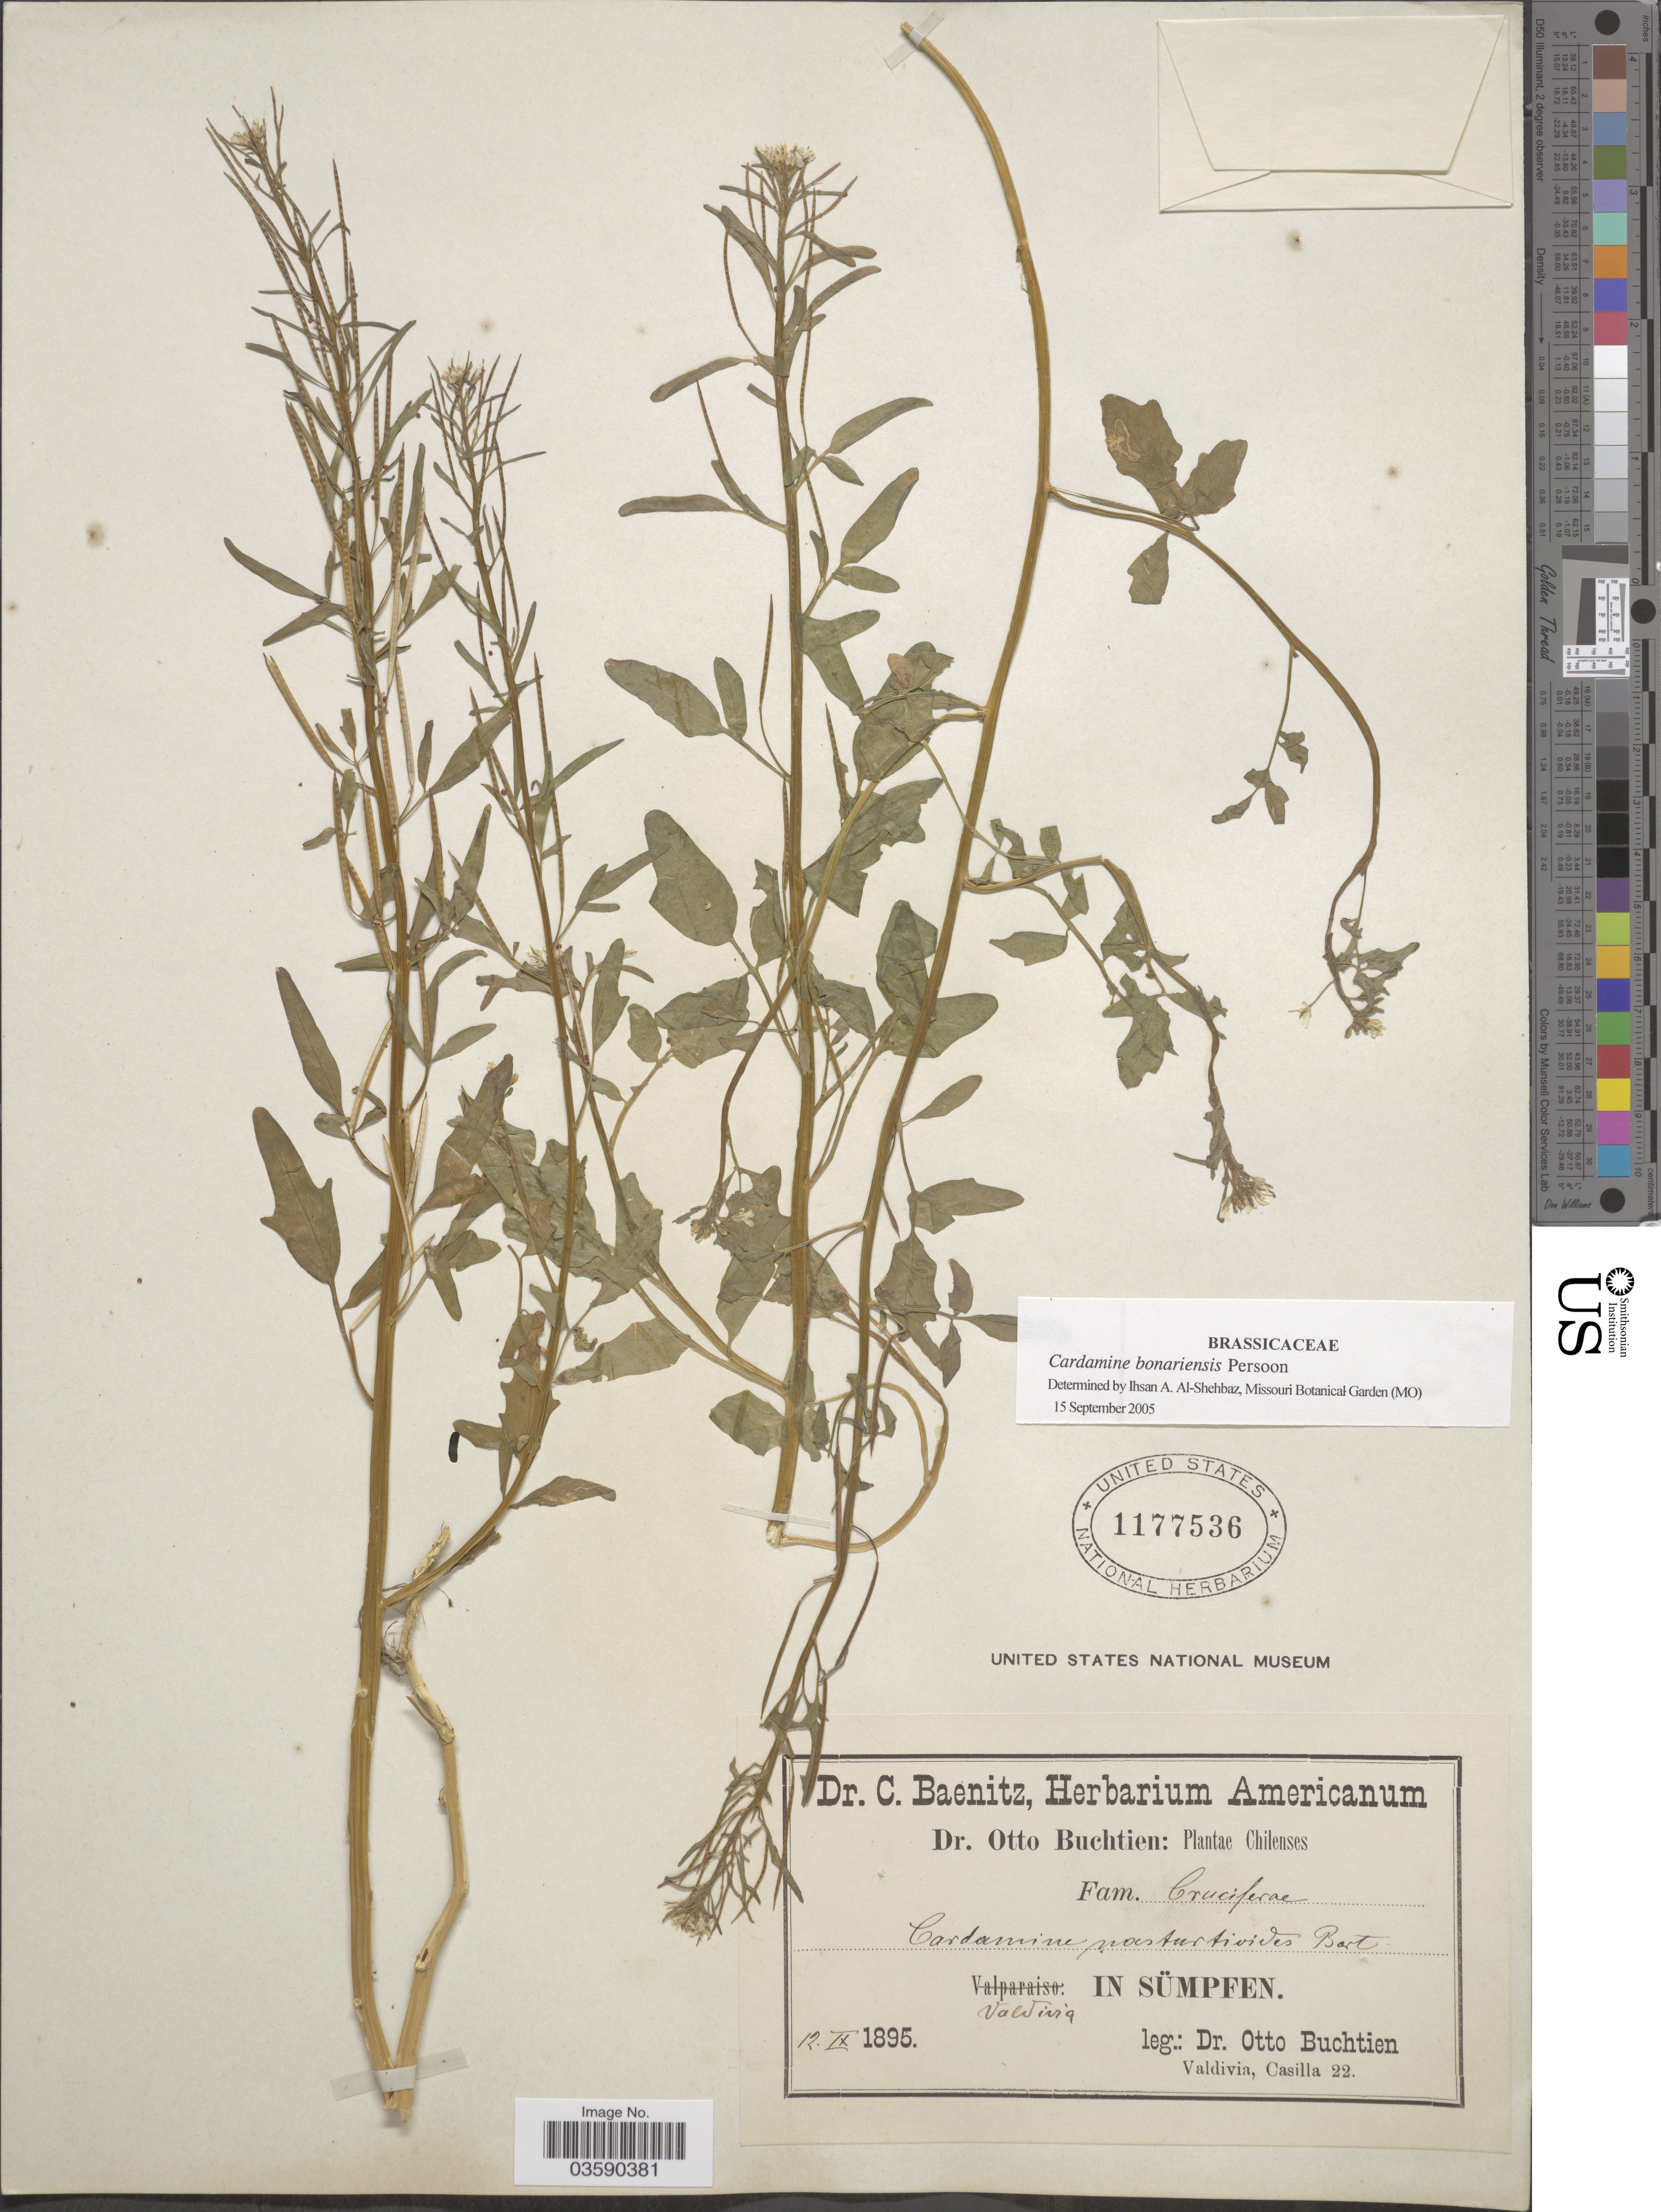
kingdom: Plantae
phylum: Tracheophyta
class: Magnoliopsida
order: Brassicales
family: Brassicaceae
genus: Cardamine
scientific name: Cardamine bonariensis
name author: Pers.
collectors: O. Buchtien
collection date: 1895-09-12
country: Chile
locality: Valdivia: In Sümpfen.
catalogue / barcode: US 1177536